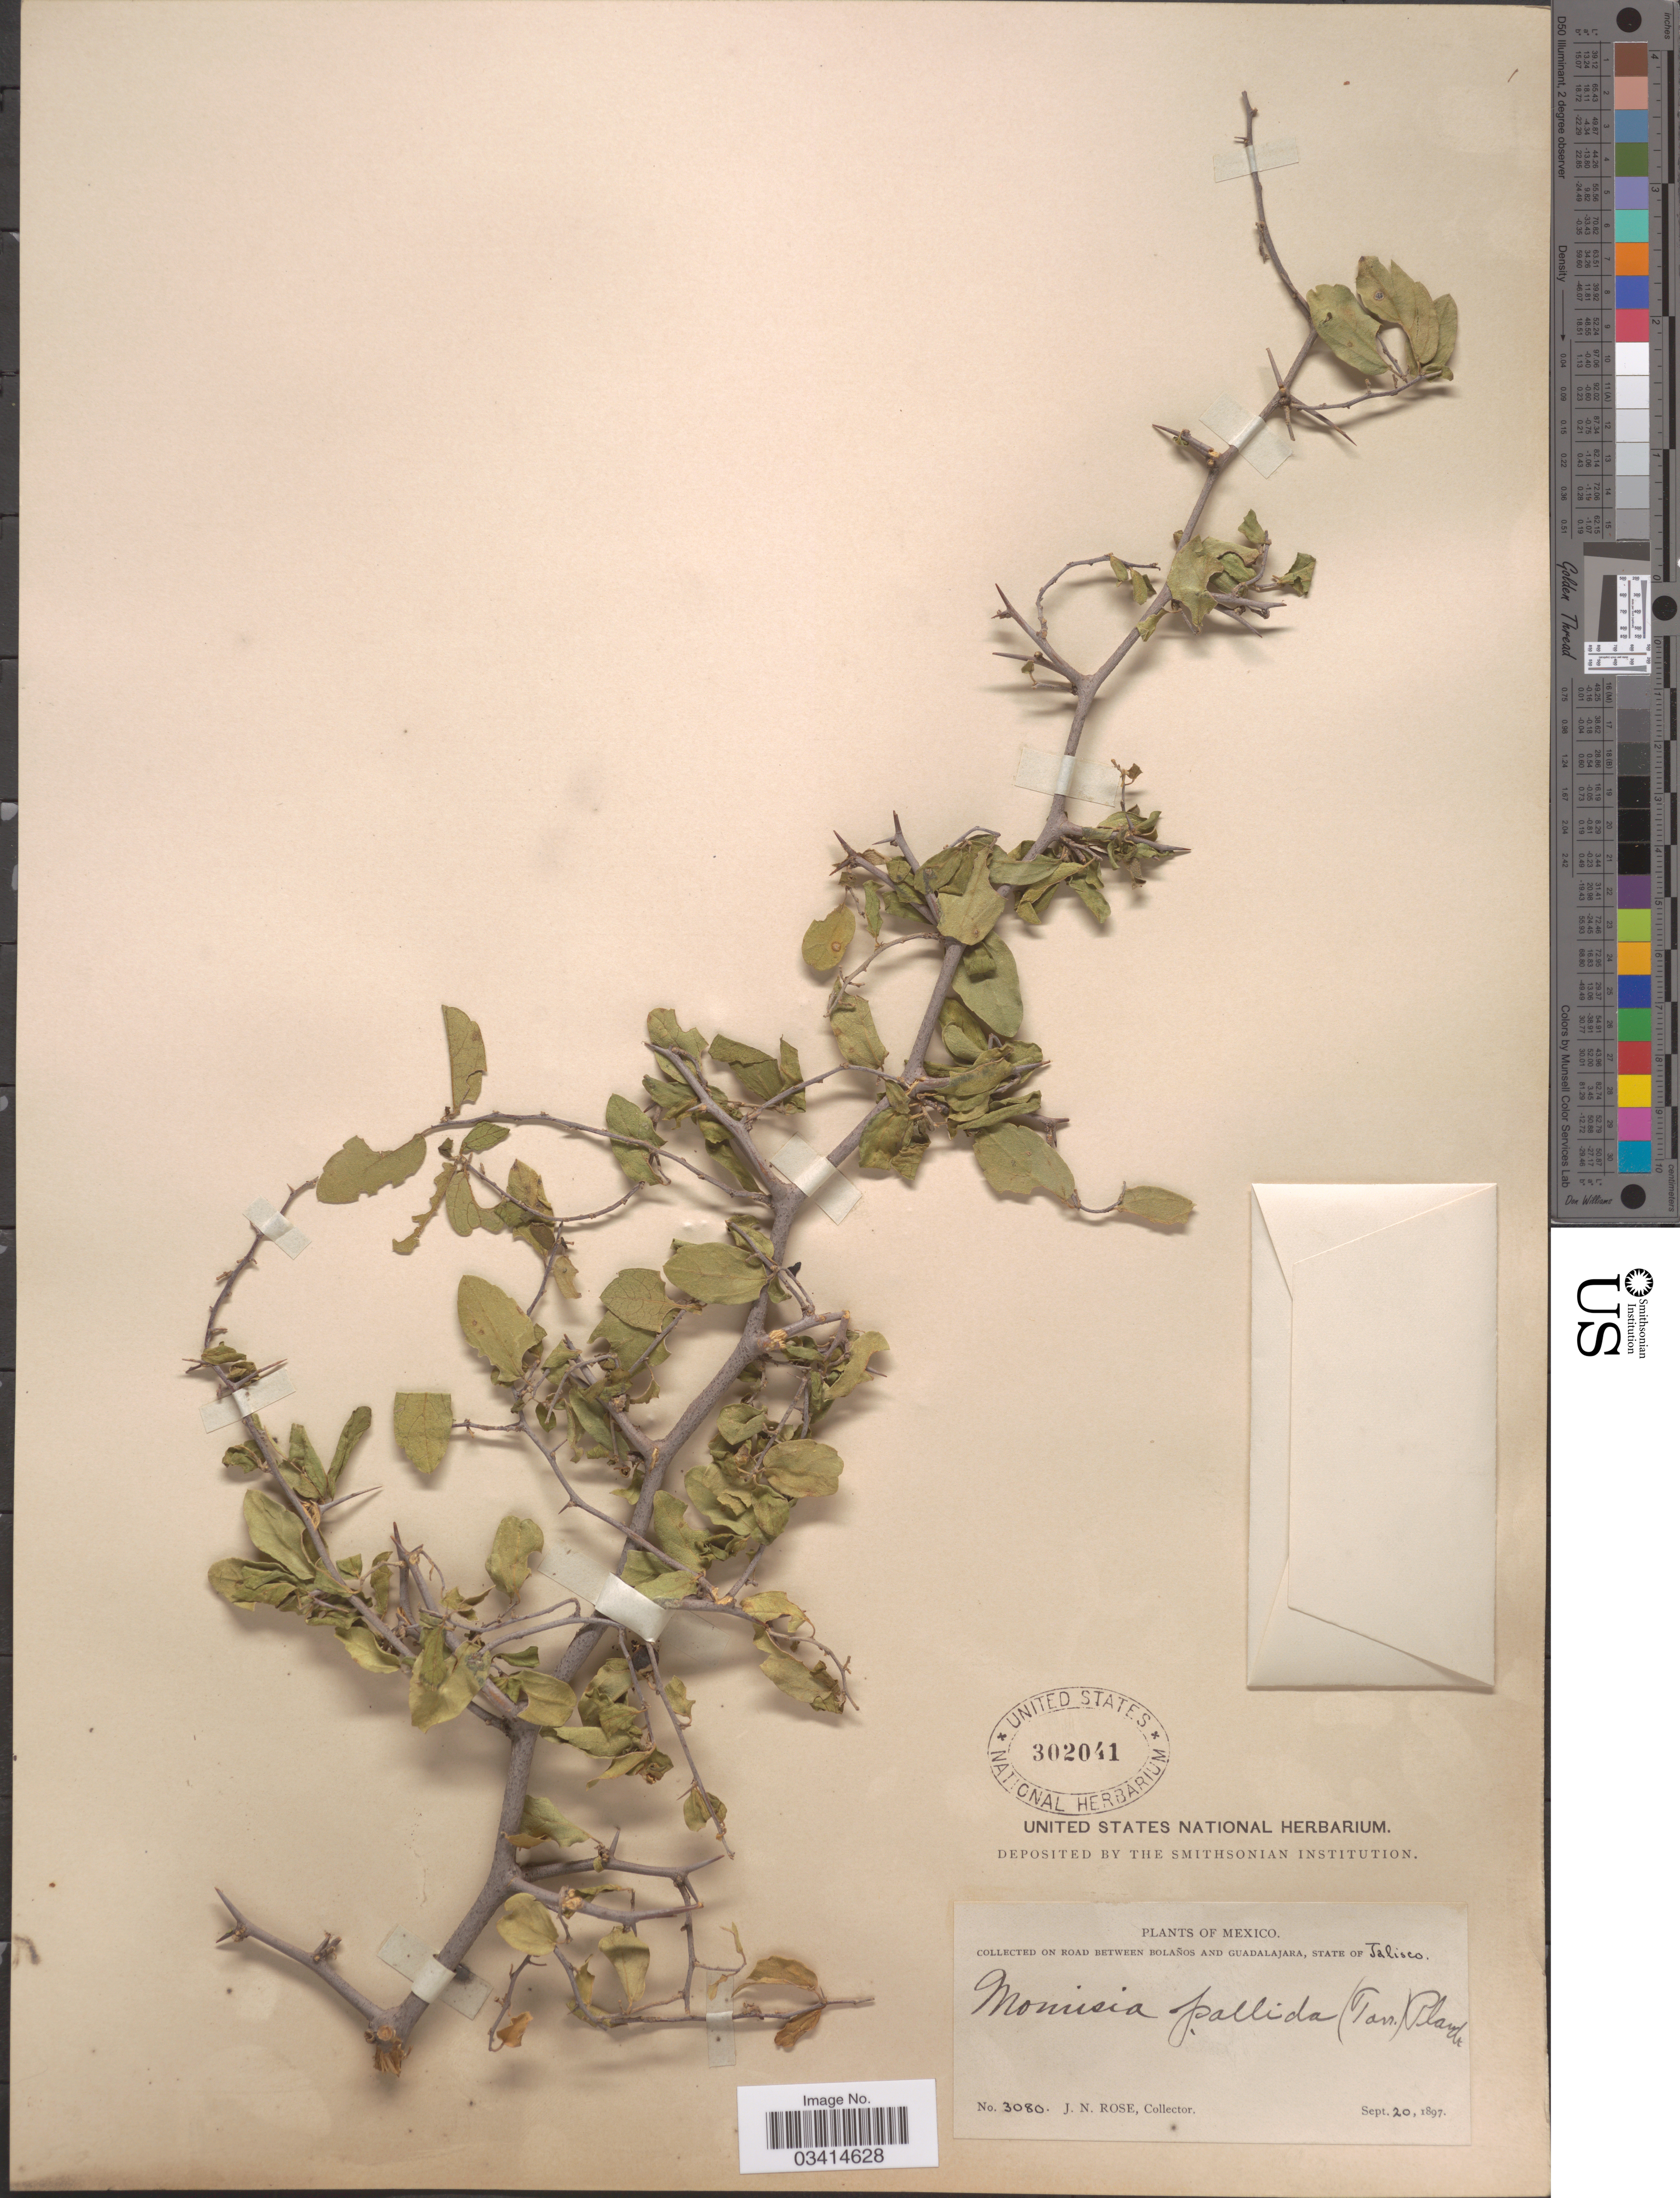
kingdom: Plantae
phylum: Tracheophyta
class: Magnoliopsida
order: Rosales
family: Cannabaceae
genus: Celtis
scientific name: Celtis pallida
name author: Torr. in Emory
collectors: J. N. Rose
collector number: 3080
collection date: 1897-09-20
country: Mexico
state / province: Jalisco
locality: On road between Bolaños and Guadalajara.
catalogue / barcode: US 302041